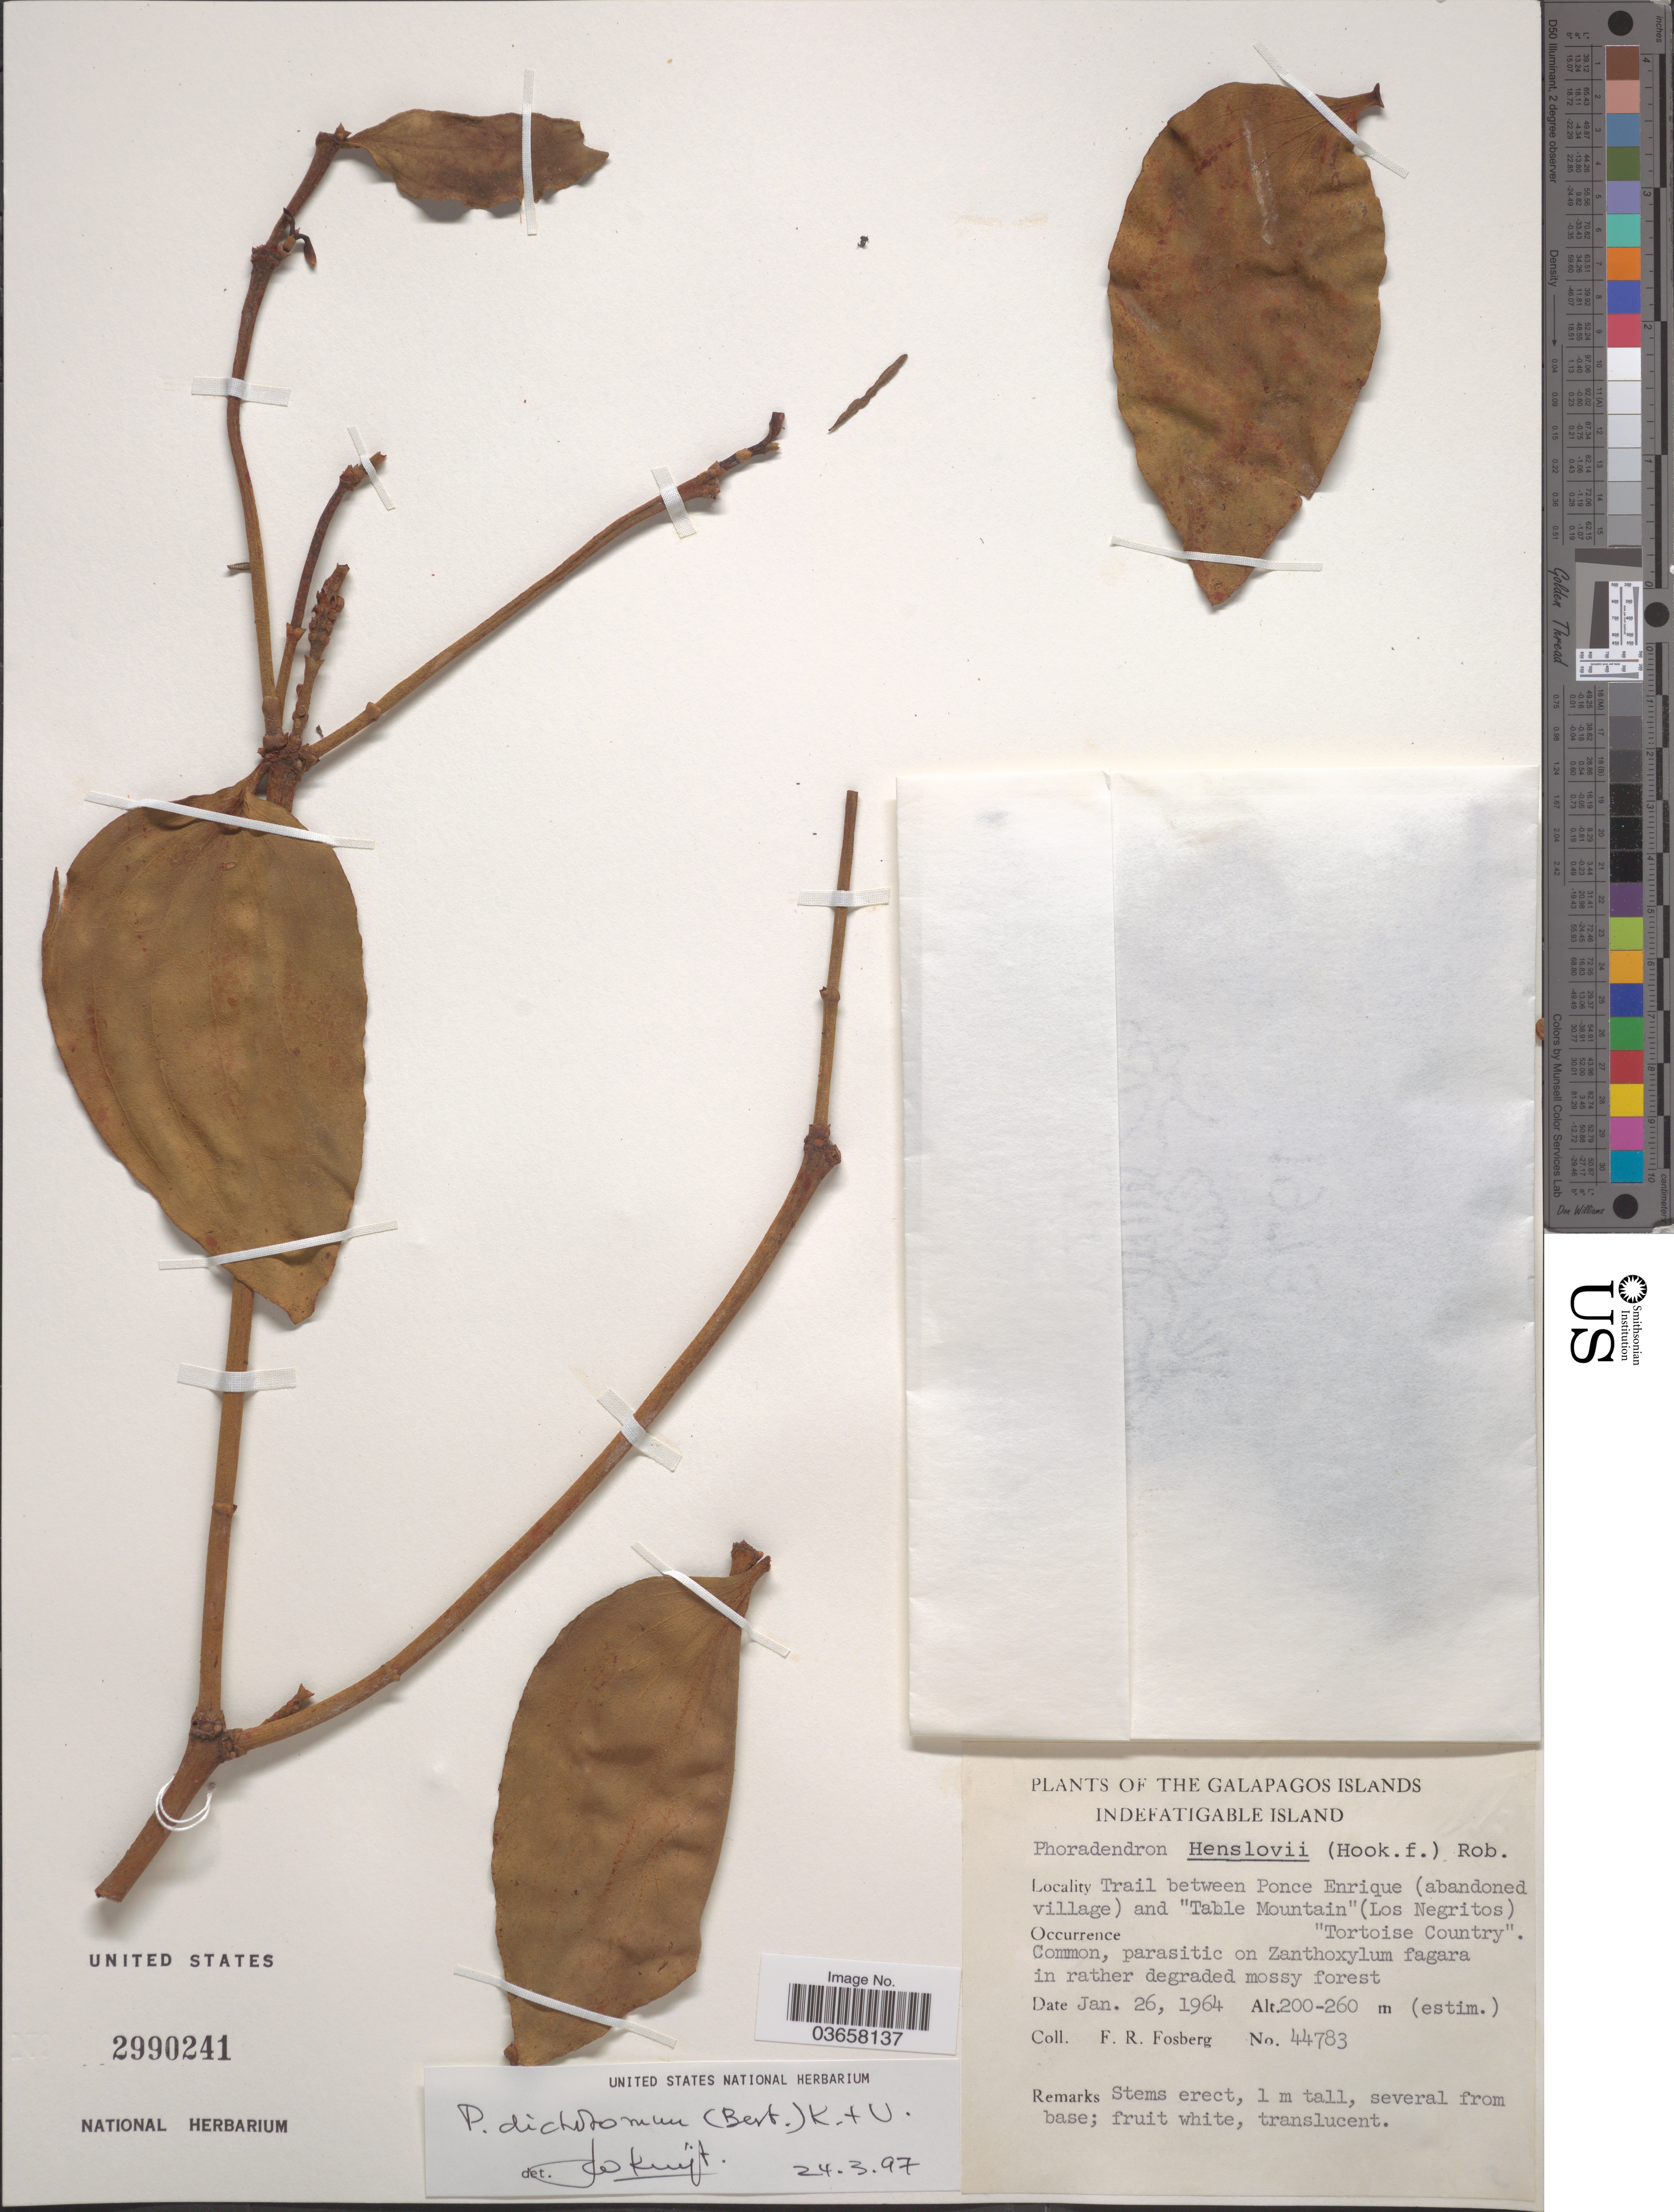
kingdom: Plantae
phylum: Tracheophyta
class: Magnoliopsida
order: Santalales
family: Viscaceae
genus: Phoradendron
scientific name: Phoradendron dichotomum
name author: (D. Don) Ettingsh.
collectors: F. R. Fosberg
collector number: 44783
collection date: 1964-01-26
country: Ecuador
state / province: Colón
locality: The Galapagos Islands. Indefatigable Island. Trail between Ponce Enrique (abandoned village) and "Table Mountain" (Los Negritos) "Tortoise Country".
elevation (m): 200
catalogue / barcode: US 2990241